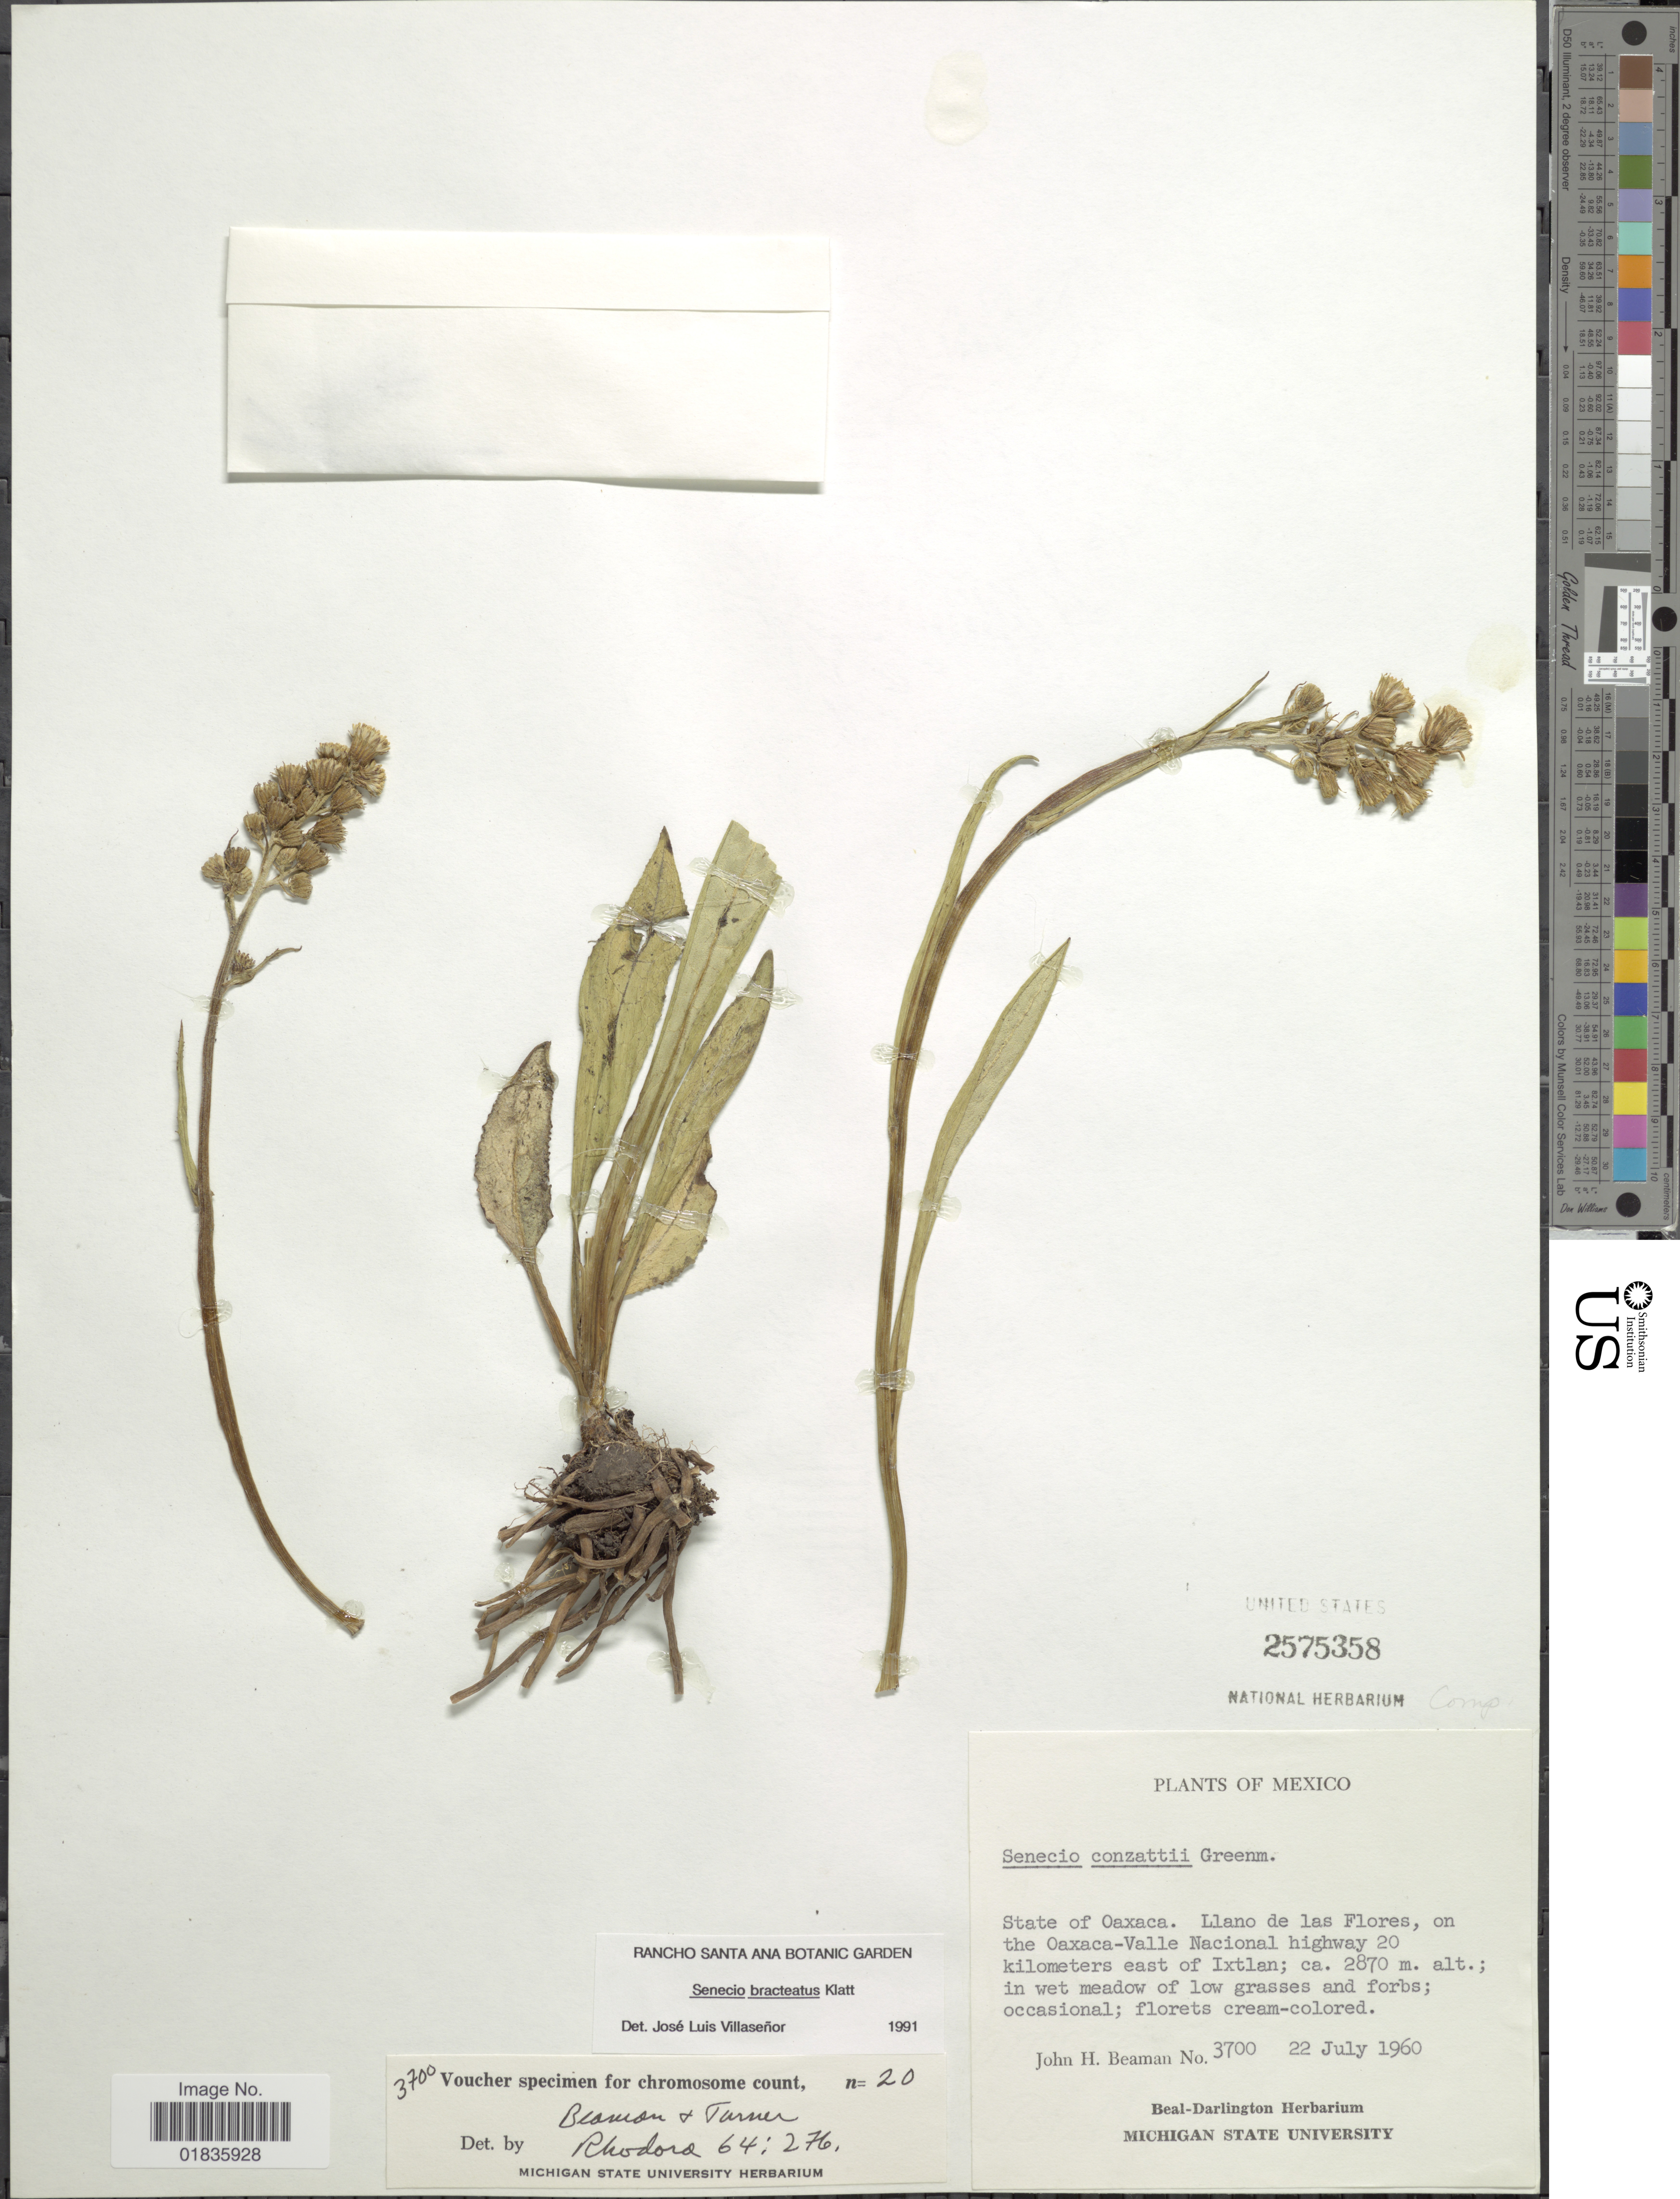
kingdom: Plantae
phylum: Tracheophyta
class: Magnoliopsida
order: Asterales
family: Asteraceae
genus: Senecio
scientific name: Senecio sennikovii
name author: Kottaim.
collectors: J. H. Beaman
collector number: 3700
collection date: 1960-07-22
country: Mexico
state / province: Oaxaca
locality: Llano de las Flores, on the Oaxaca-Valle Nacional highway 20 kilometers east of Ixtlan.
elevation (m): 2870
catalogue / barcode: US 2575358